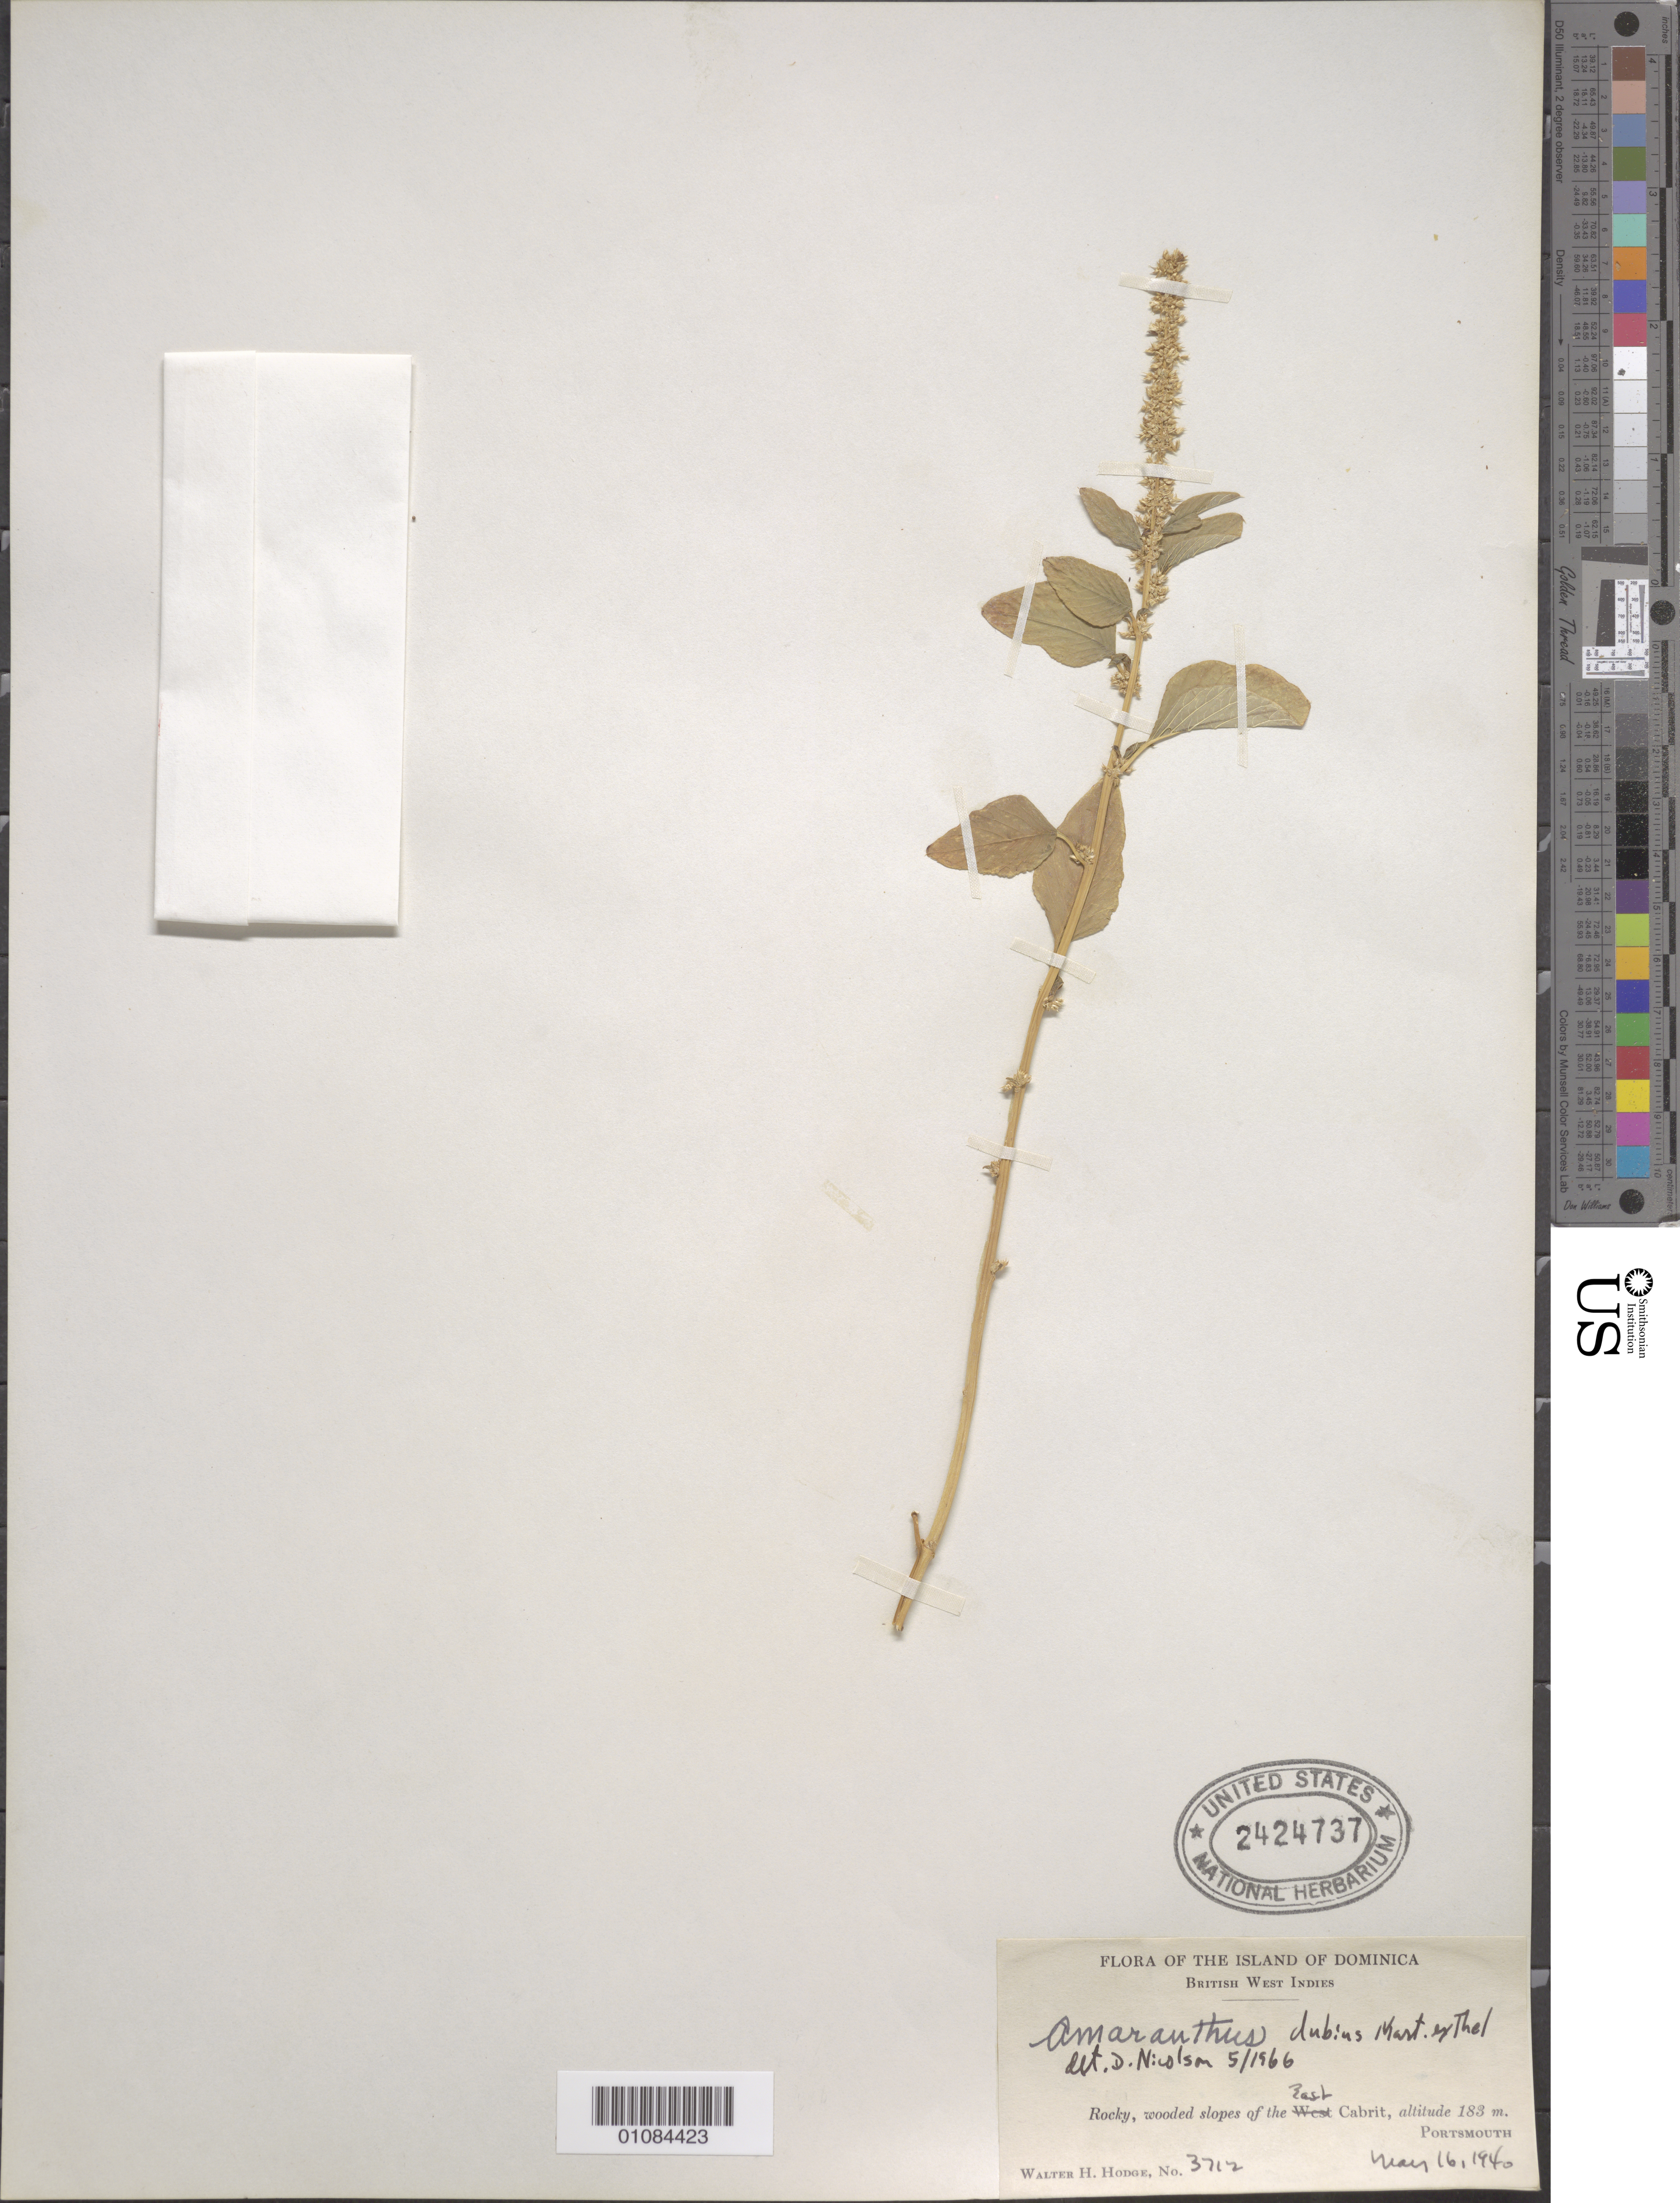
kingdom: Plantae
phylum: Tracheophyta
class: Magnoliopsida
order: Caryophyllales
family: Amaranthaceae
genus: Amaranthus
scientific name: Amaranthus dubius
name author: Mart. ex Thell.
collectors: W. Hodge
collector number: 3712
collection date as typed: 16 May 1940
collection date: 1940-05-16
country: Dominica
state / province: St. John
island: Dominica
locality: East Cabrit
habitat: Rocky, wooded slopes.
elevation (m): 183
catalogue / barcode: US 2424737